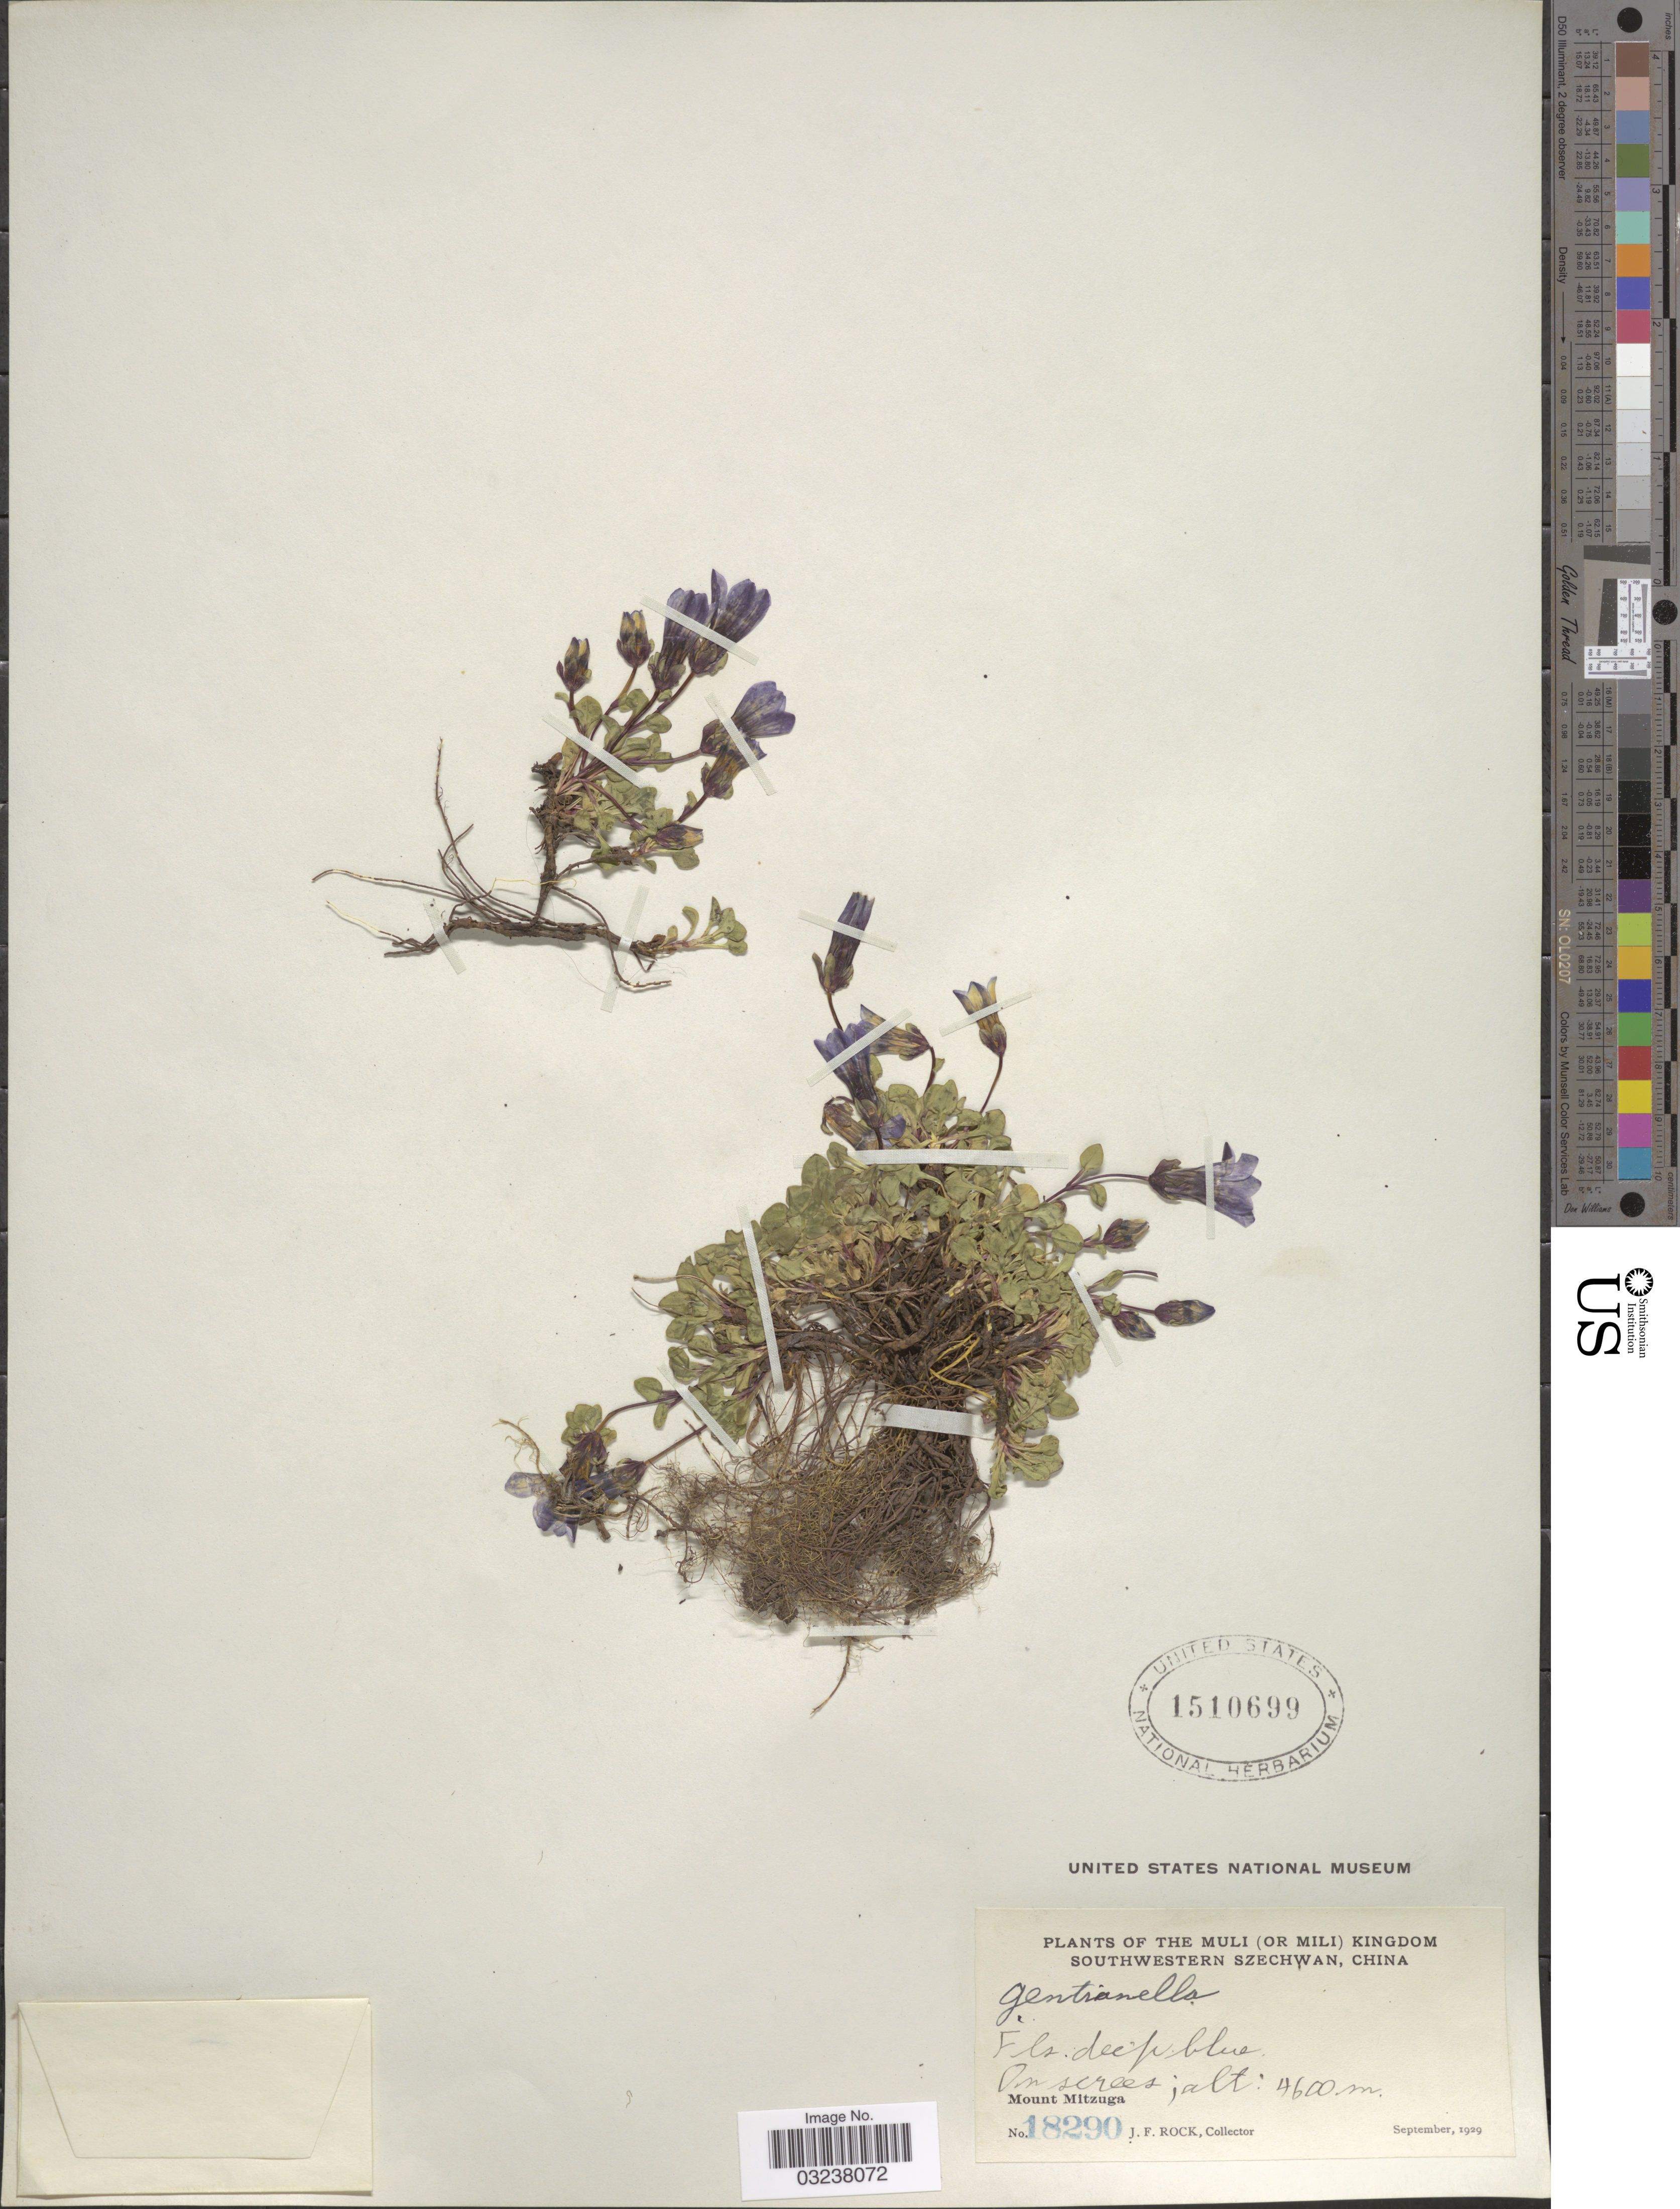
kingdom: Plantae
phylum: Tracheophyta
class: Magnoliopsida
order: Gentianales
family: Gentianaceae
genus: Gentianella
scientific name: Gentianella sp.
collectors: J. Rock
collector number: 18290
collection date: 1929-09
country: China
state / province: Sichuan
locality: The Muli (or Mili) Kingdom, southwestern Szechwan. Mount Mitzuga.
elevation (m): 4600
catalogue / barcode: US 1510699